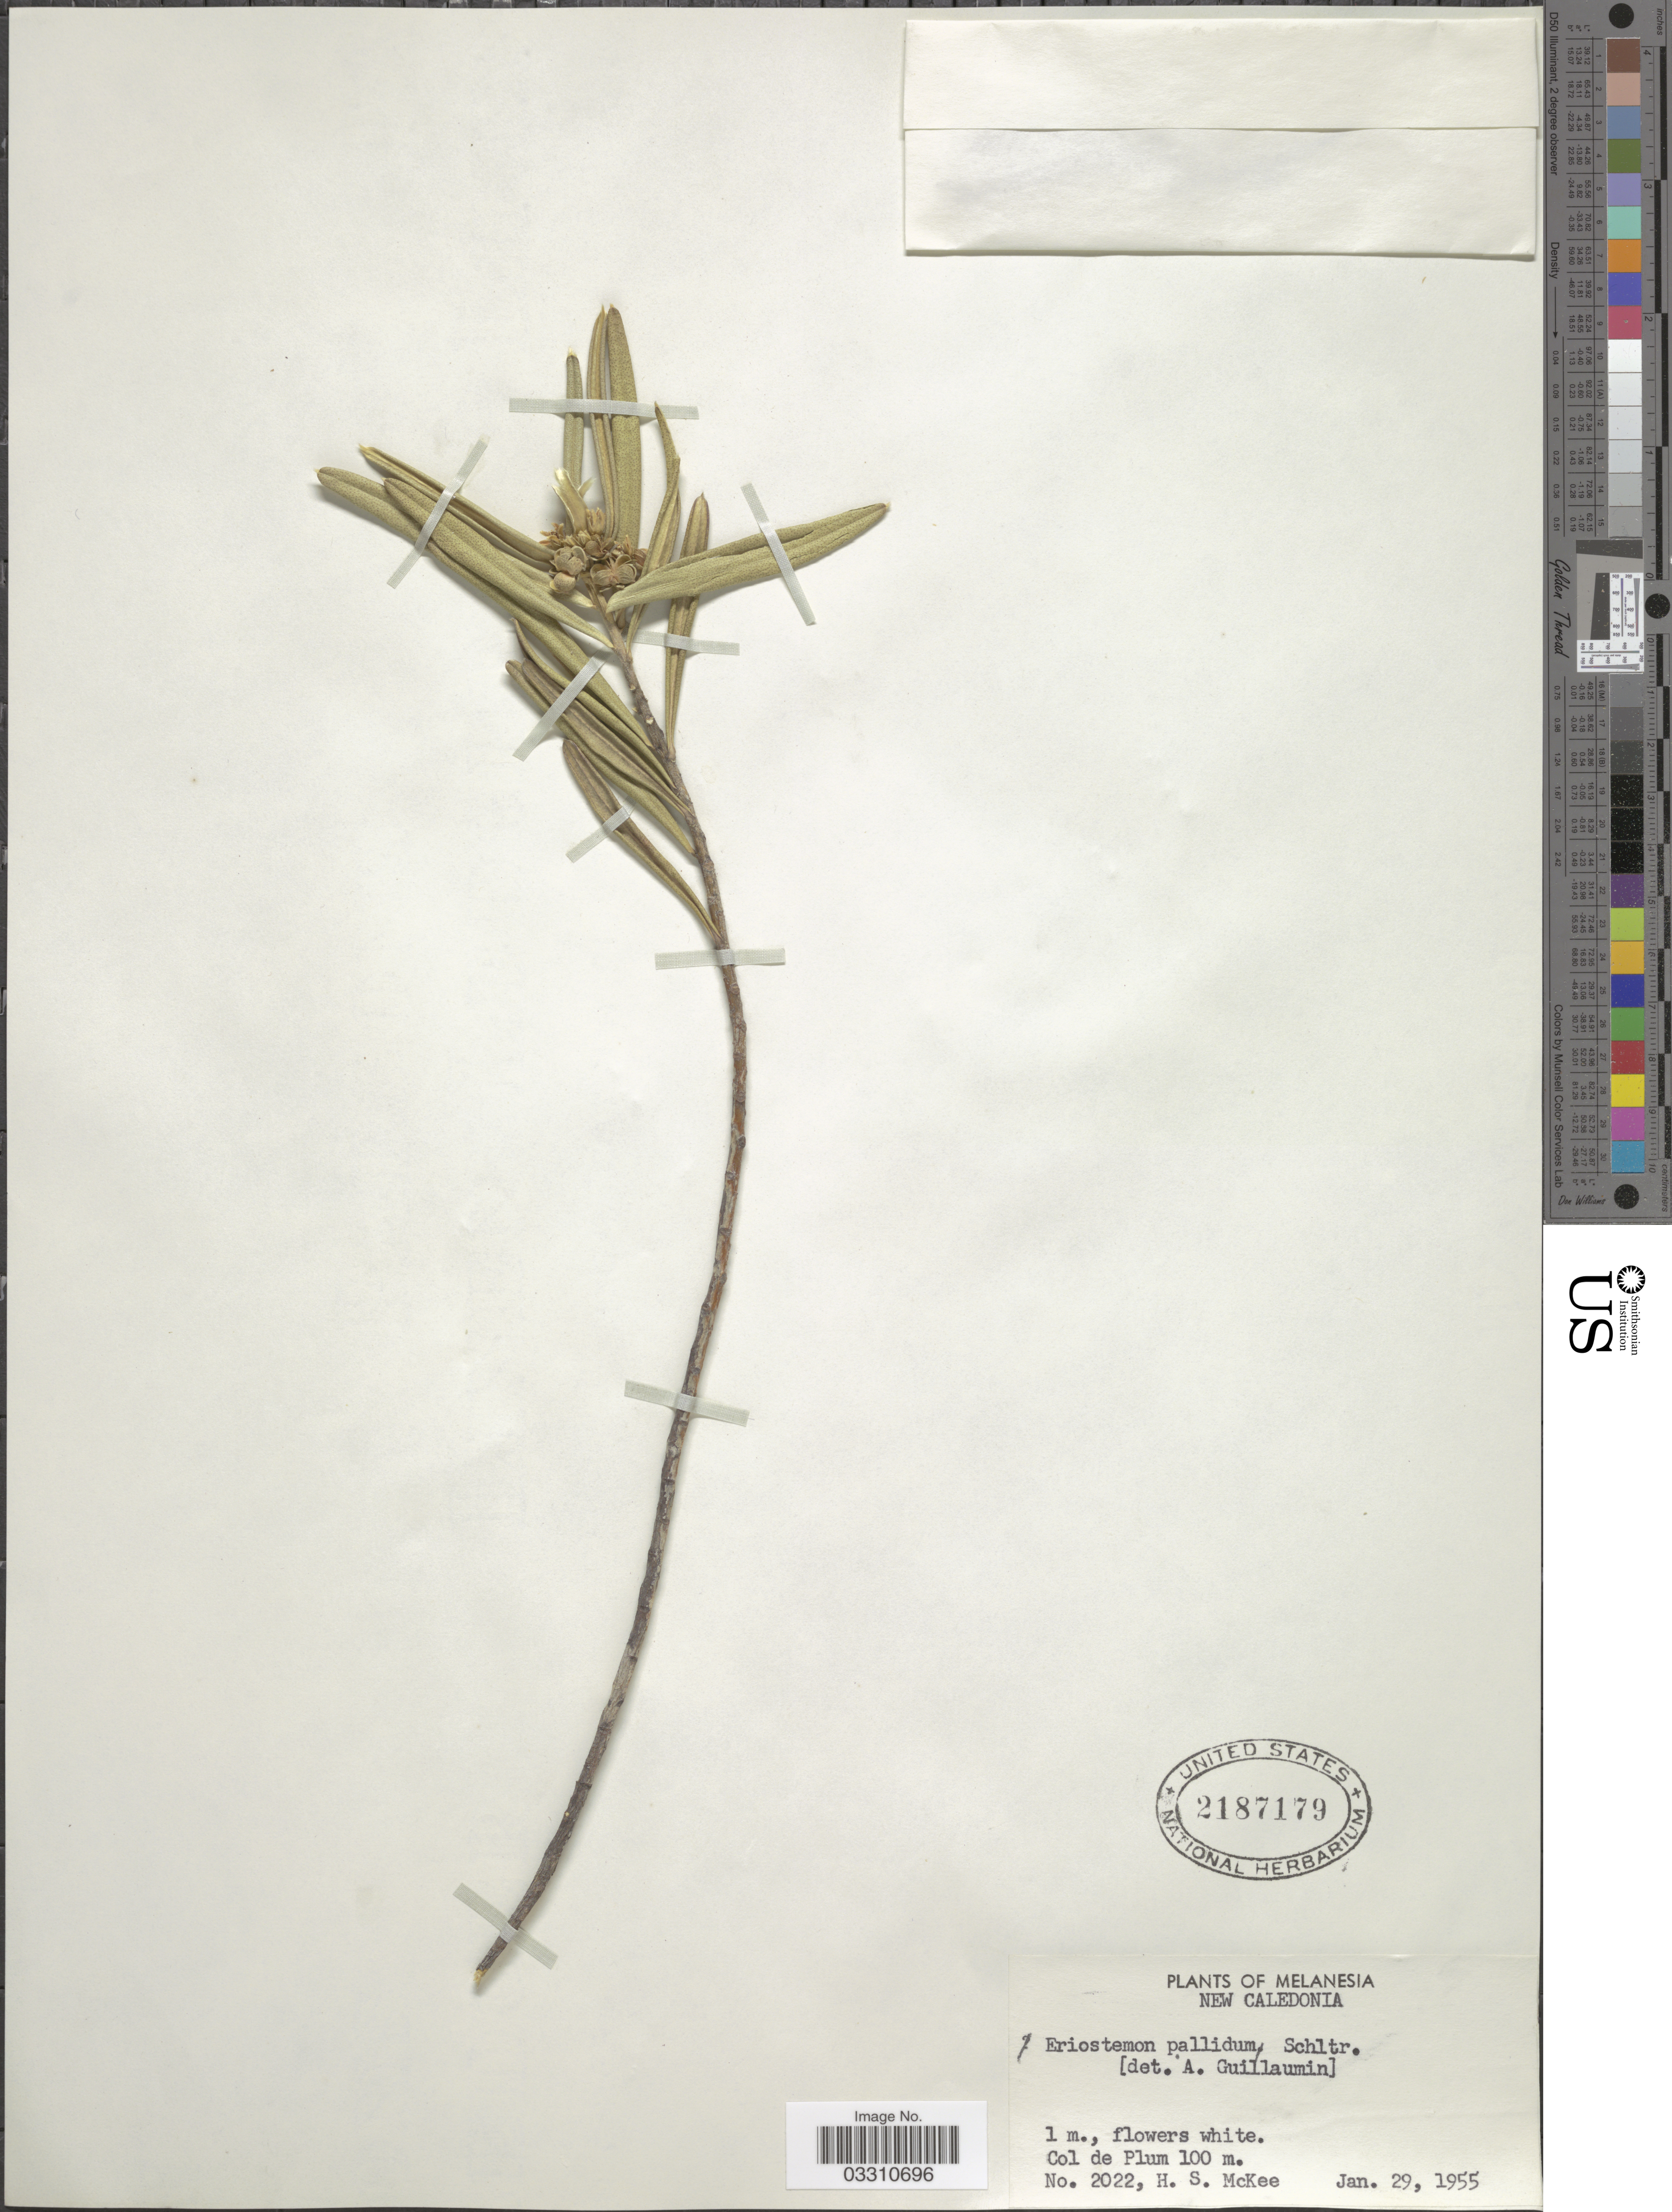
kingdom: Plantae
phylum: Tracheophyta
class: Magnoliopsida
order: Sapindales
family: Rutaceae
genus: Neoschmidia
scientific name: Neoschmidia pallida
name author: T.G. Hartley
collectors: H. S. McKee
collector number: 2022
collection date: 1955-01-29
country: New Caledonia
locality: Melanesia. Col de Plum.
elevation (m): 100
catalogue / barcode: US 2187179